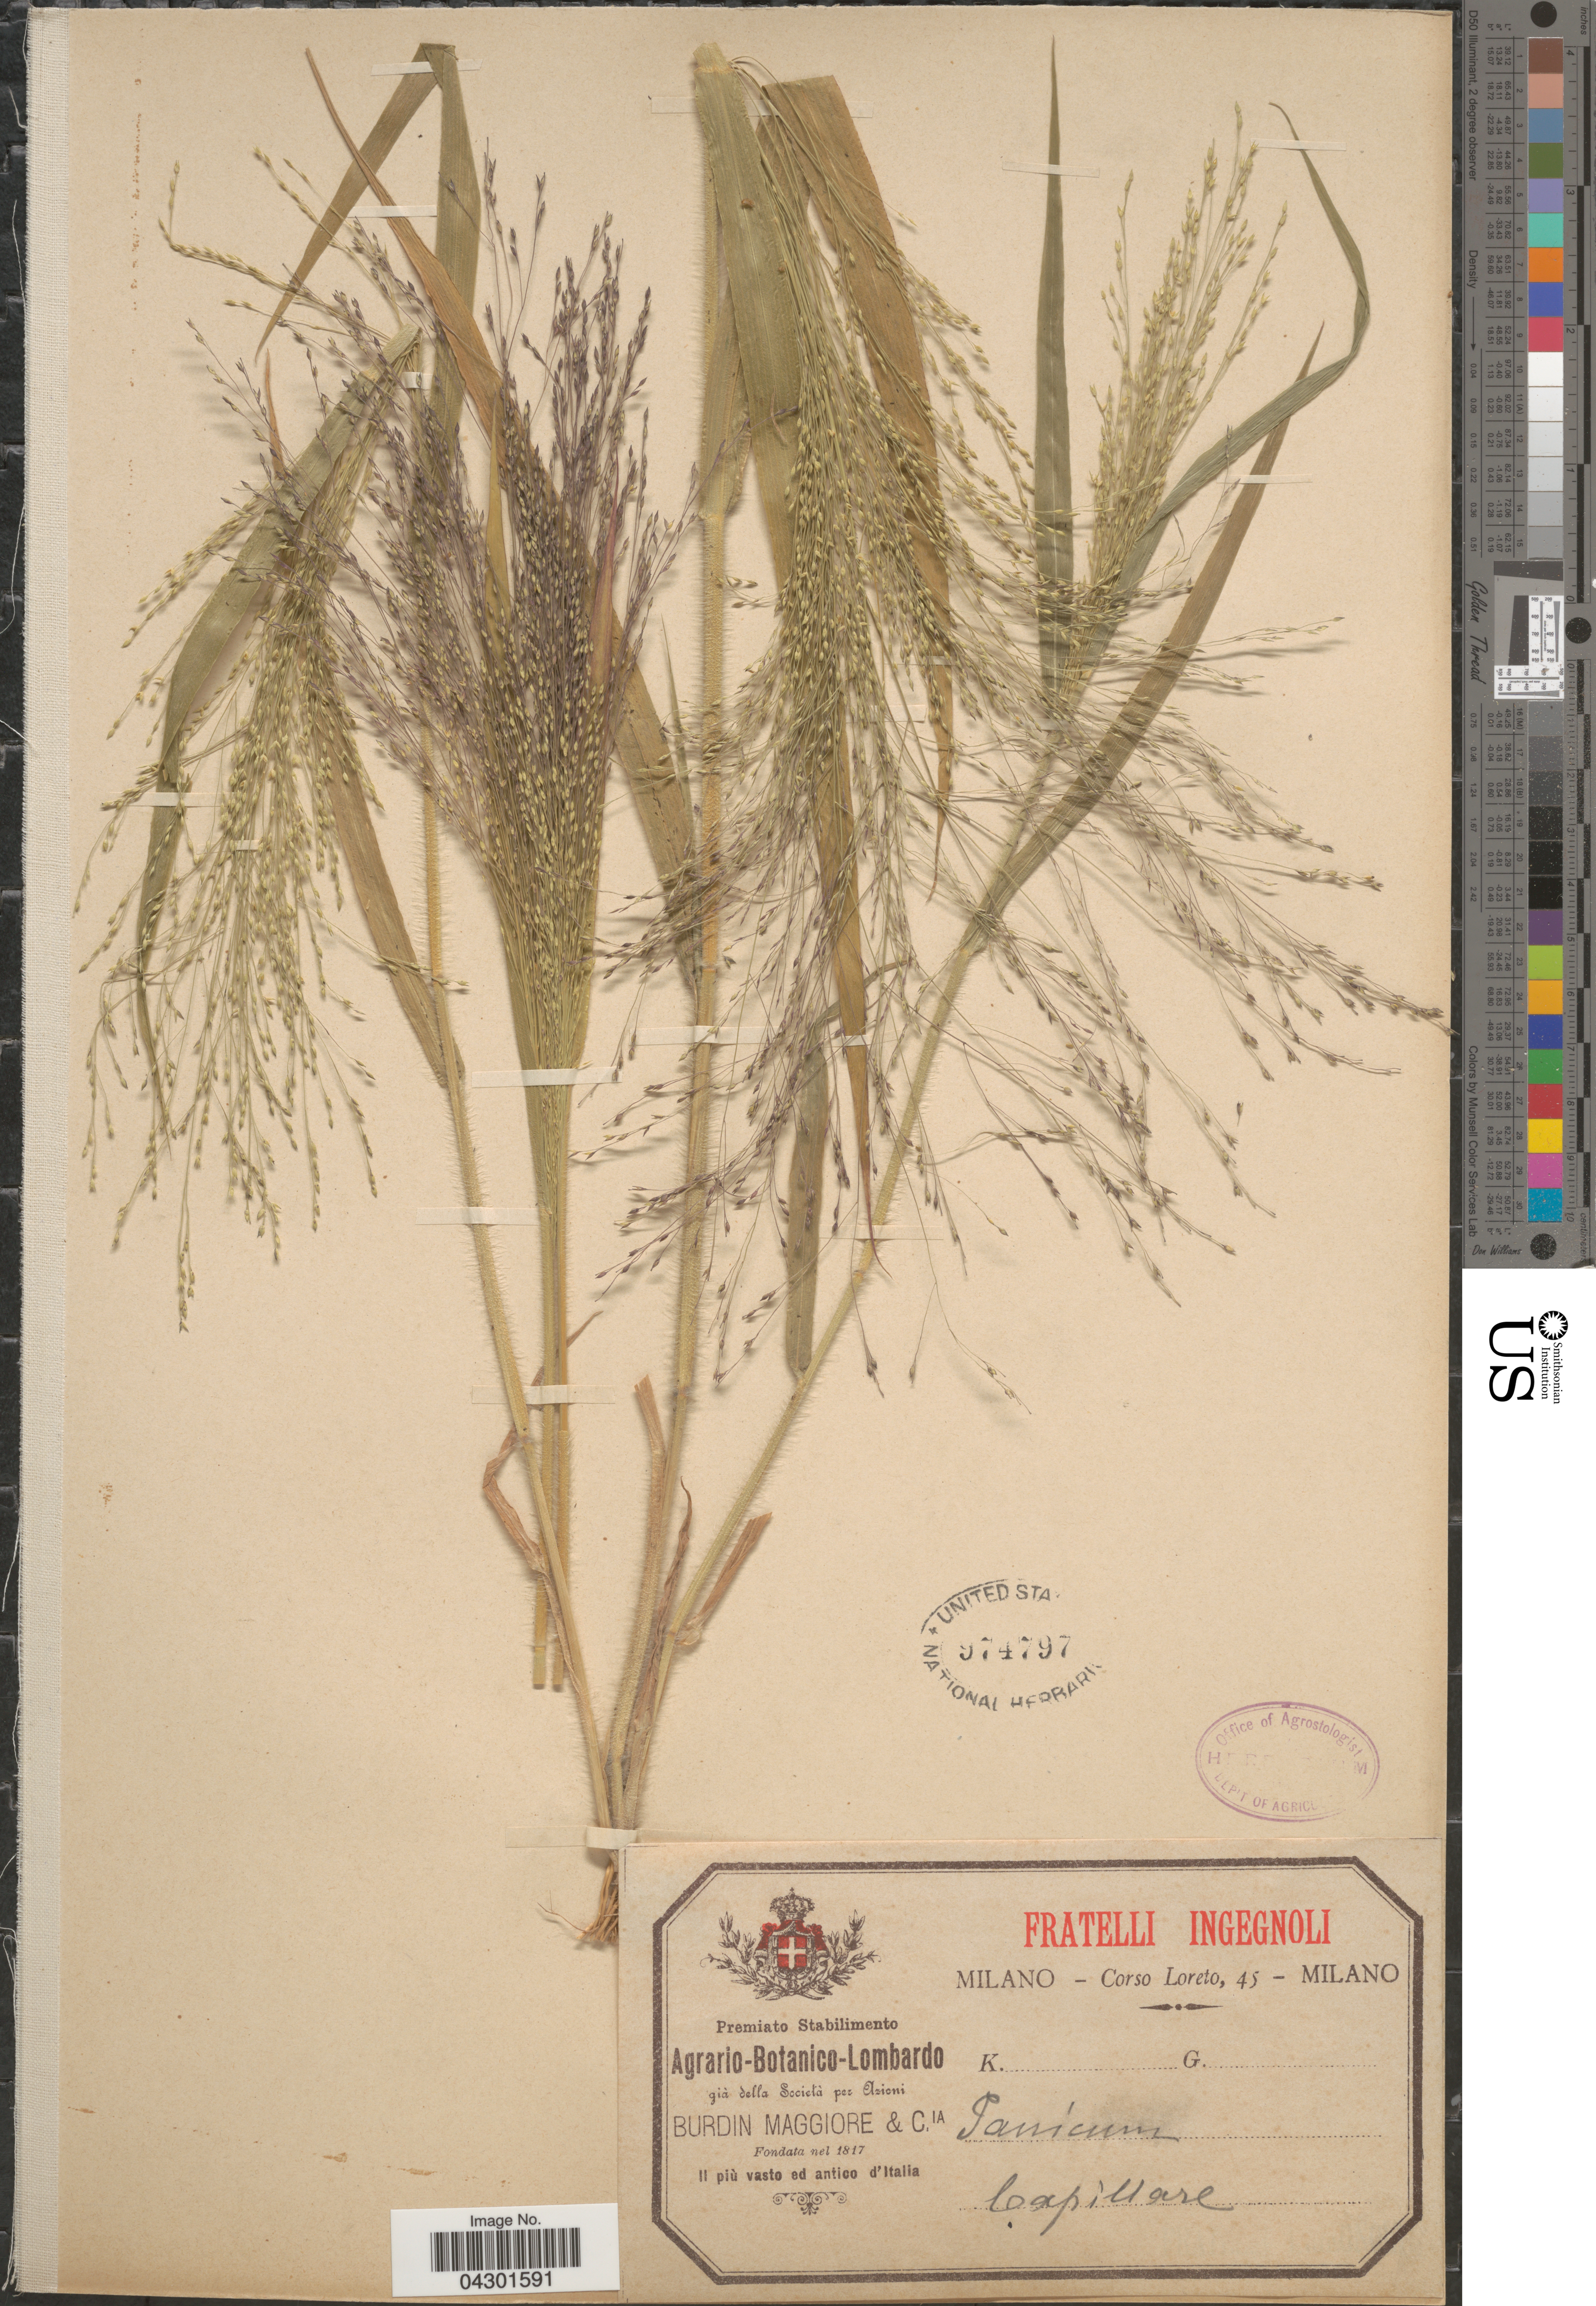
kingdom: Plantae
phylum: Tracheophyta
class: Liliopsida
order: Poales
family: Poaceae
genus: Panicum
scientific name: Panicum capillare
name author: L.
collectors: Loreto, C.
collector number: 45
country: Italy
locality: II più vasto ed antico d'Italia.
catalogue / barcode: US 974797